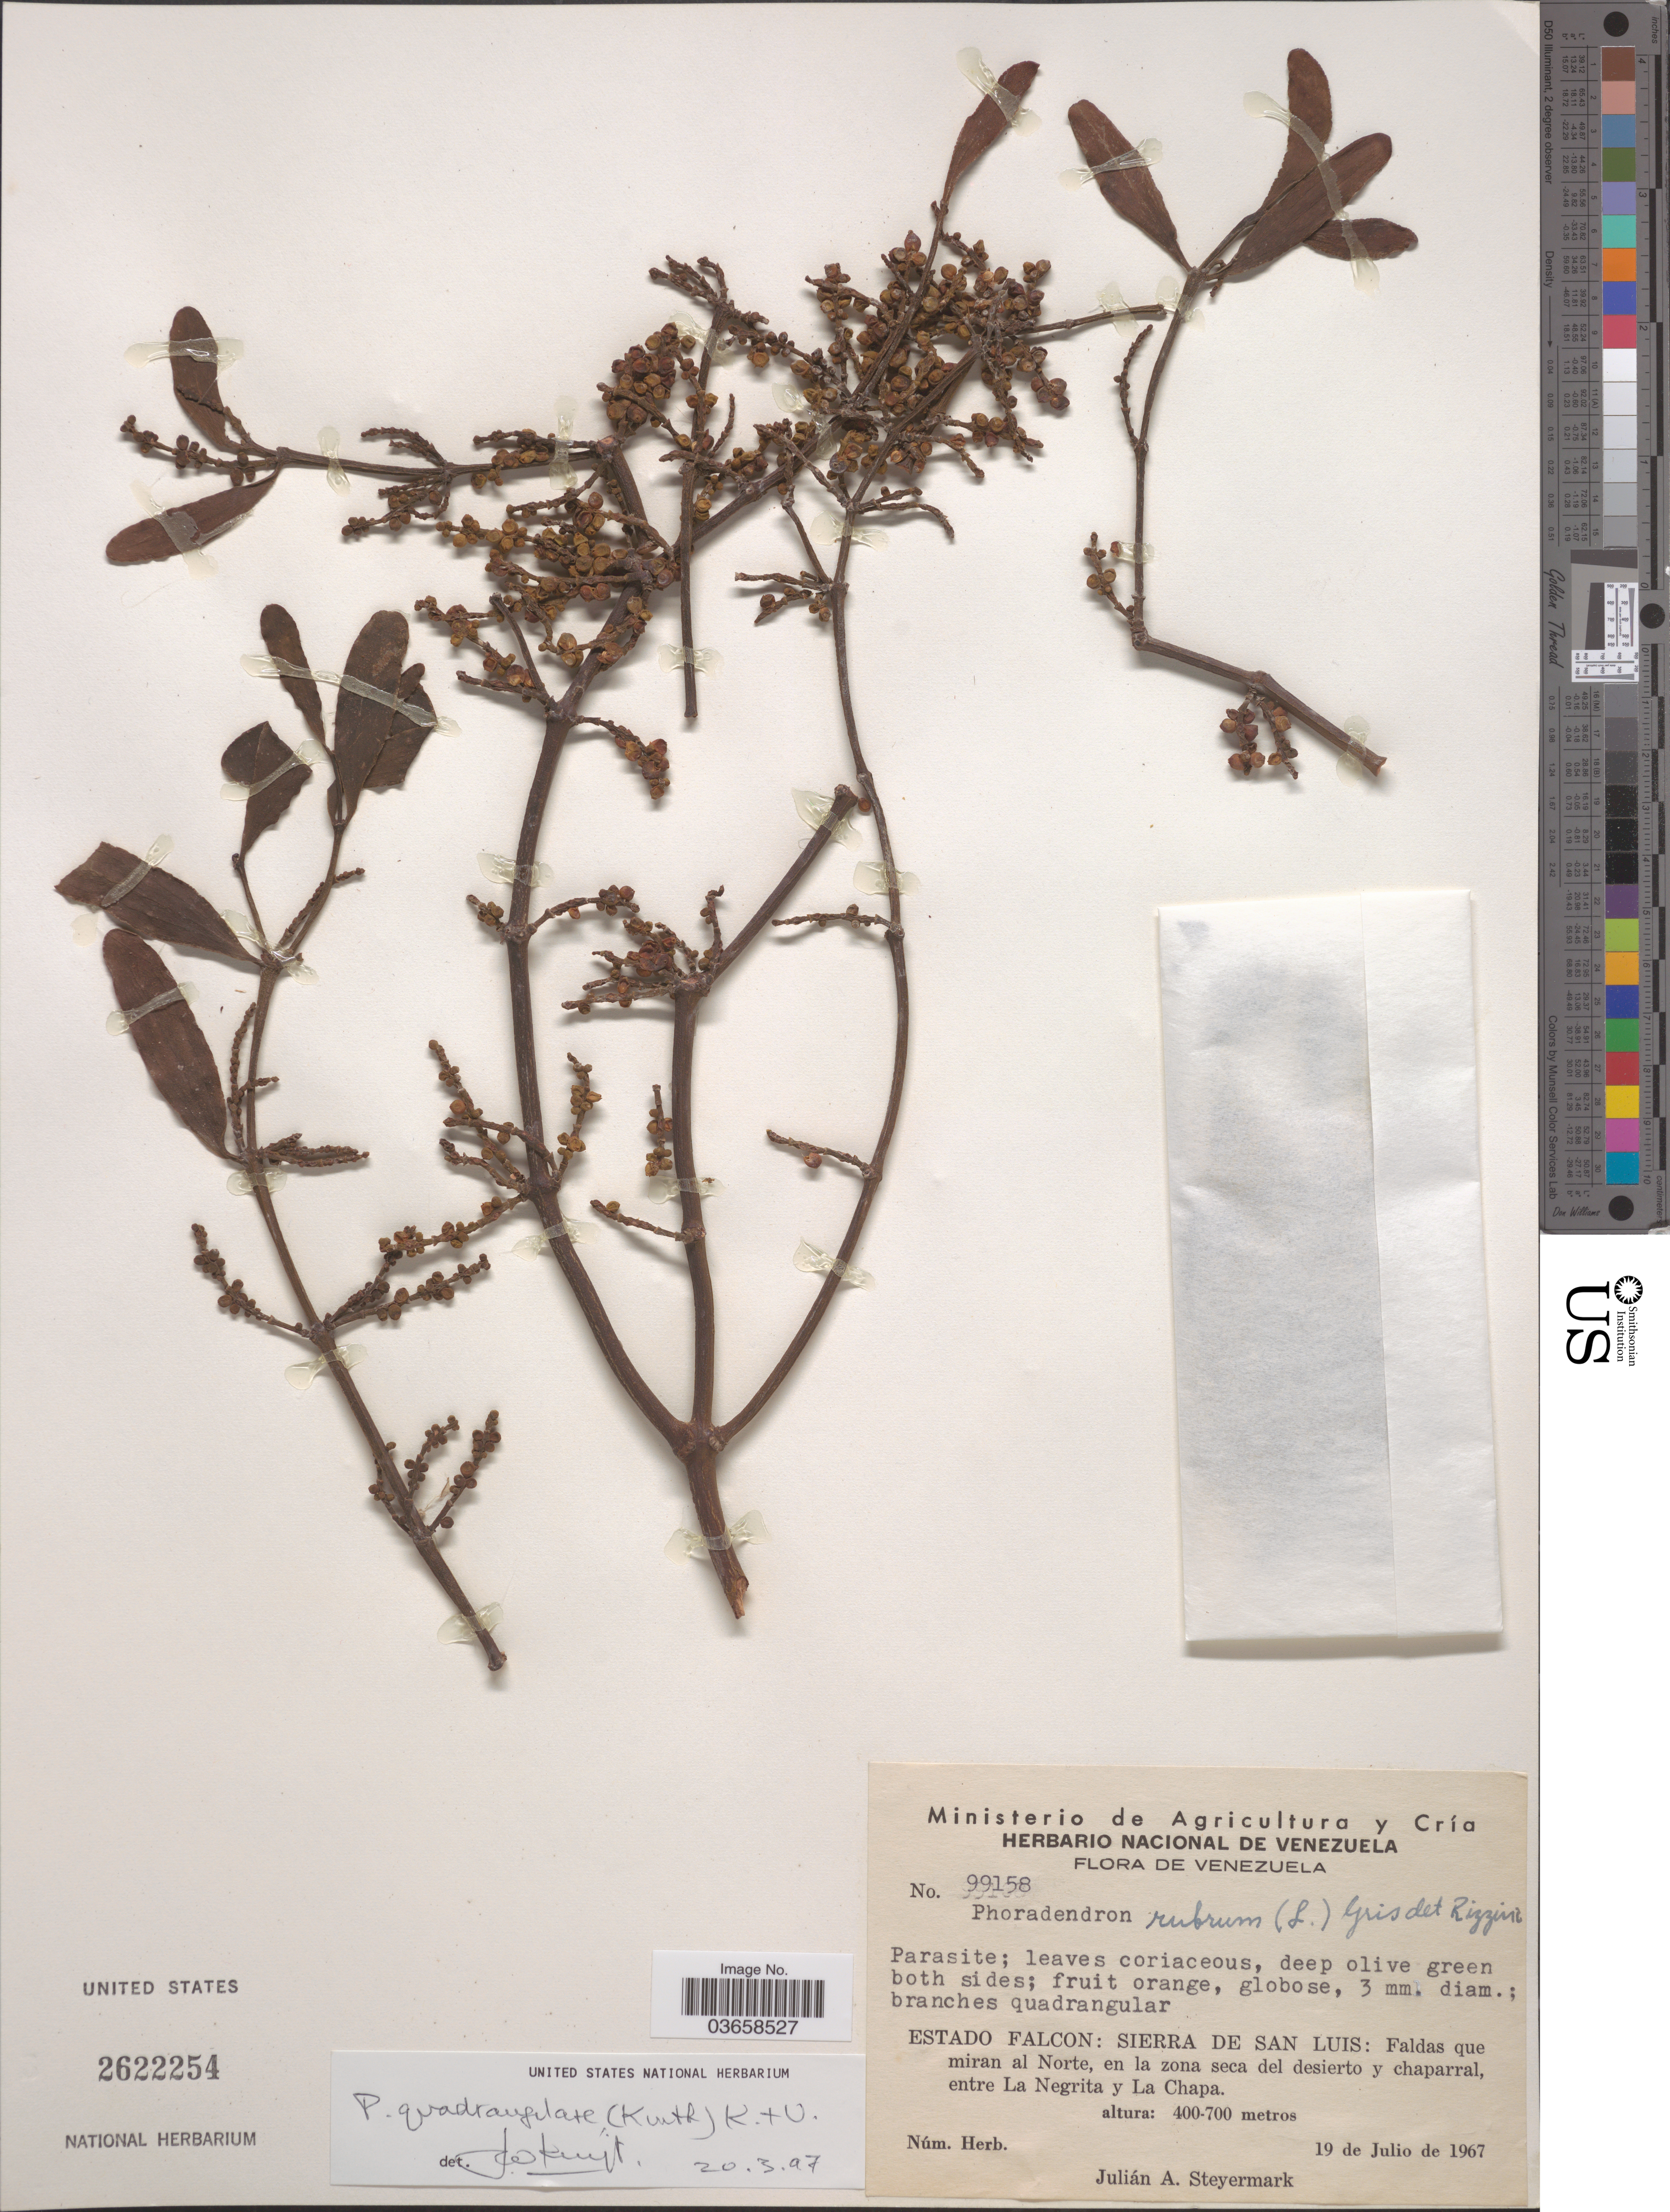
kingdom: Plantae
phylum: Tracheophyta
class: Magnoliopsida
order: Santalales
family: Viscaceae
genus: Phoradendron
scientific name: Phoradendron quadrangulare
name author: (Kunth) Griseb.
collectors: J. Steyermark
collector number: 99158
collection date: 1967-07-19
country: Venezuela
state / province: Falcón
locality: Sierra de San Luis: Faldas que miran al Norte, en la zona seca del desierto y chaparral, entre La Negrita y La Chapa.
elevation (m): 400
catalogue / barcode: US 2622254